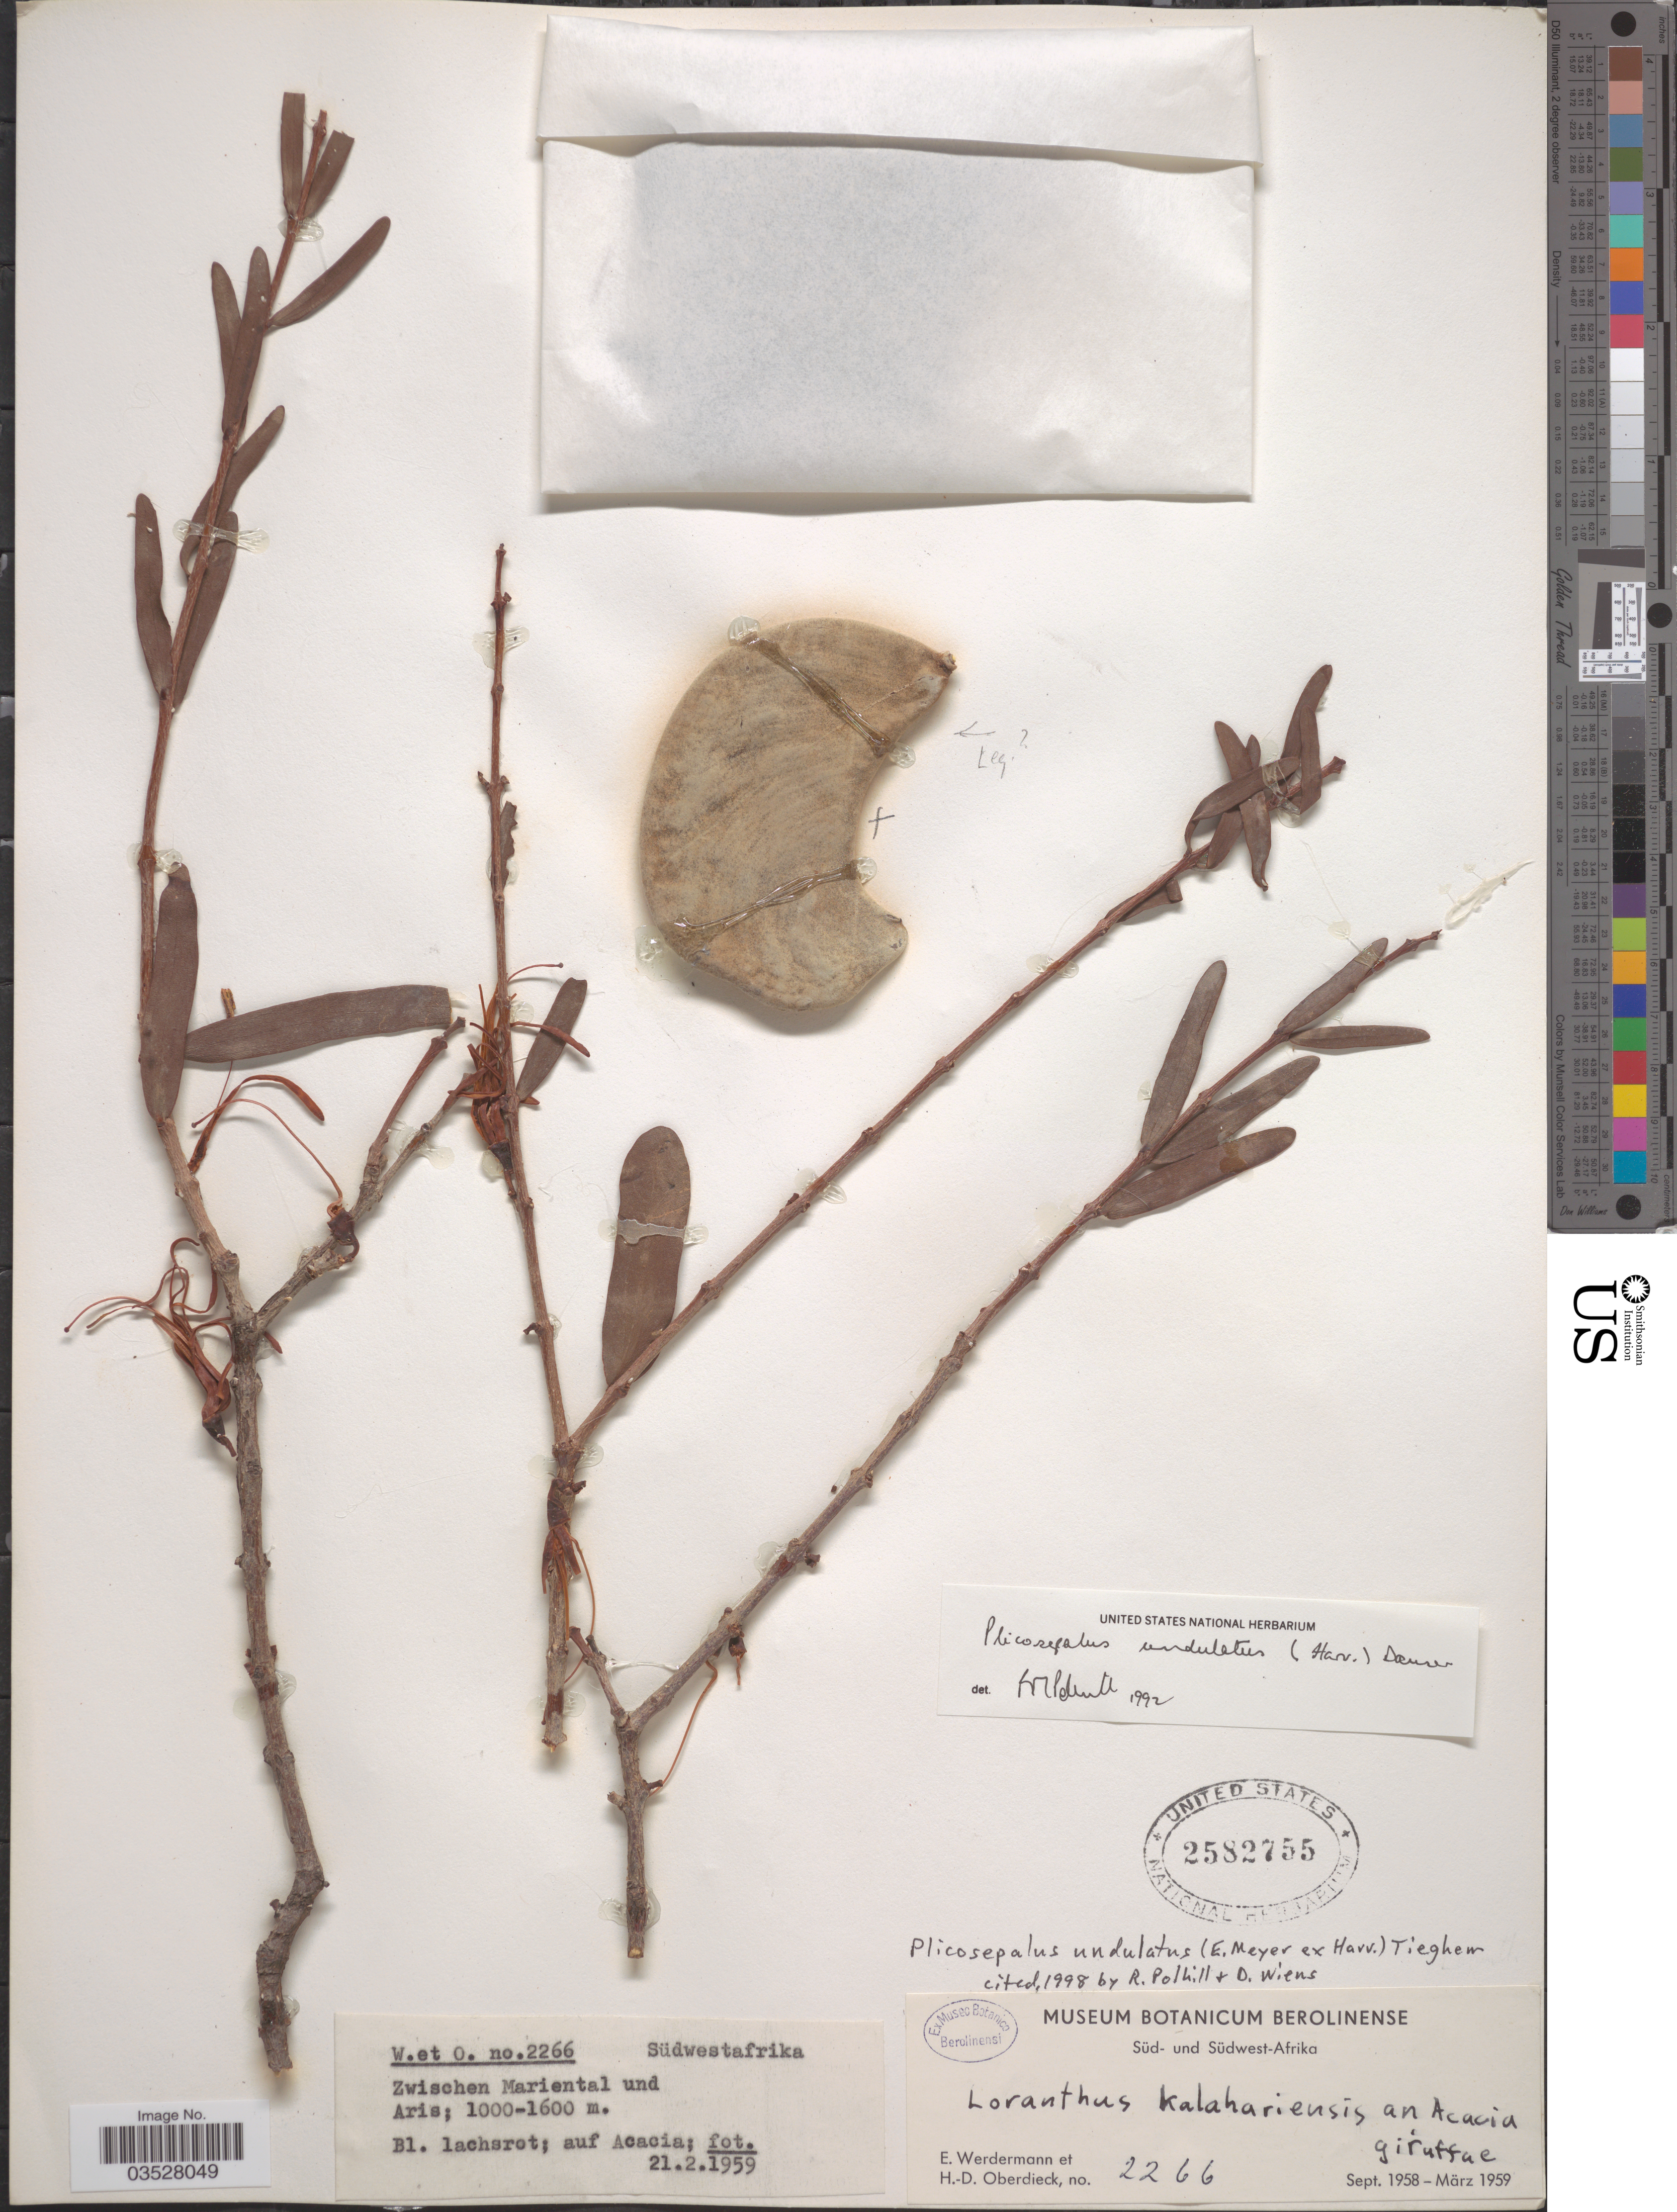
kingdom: Plantae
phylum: Tracheophyta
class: Magnoliopsida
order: Santalales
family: Loranthaceae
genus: Plicosepalus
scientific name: Plicosepalus undulatus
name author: (E. Mey. ex Harv.) Tiegh.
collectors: E. Werdermann & H. Oberdieck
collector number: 2266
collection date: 1959-02-21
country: Namibia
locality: Südwestafrika. Zwischen Mariental und Aris. Auf Acacia. [unsure placement]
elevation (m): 1000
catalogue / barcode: US 2582755